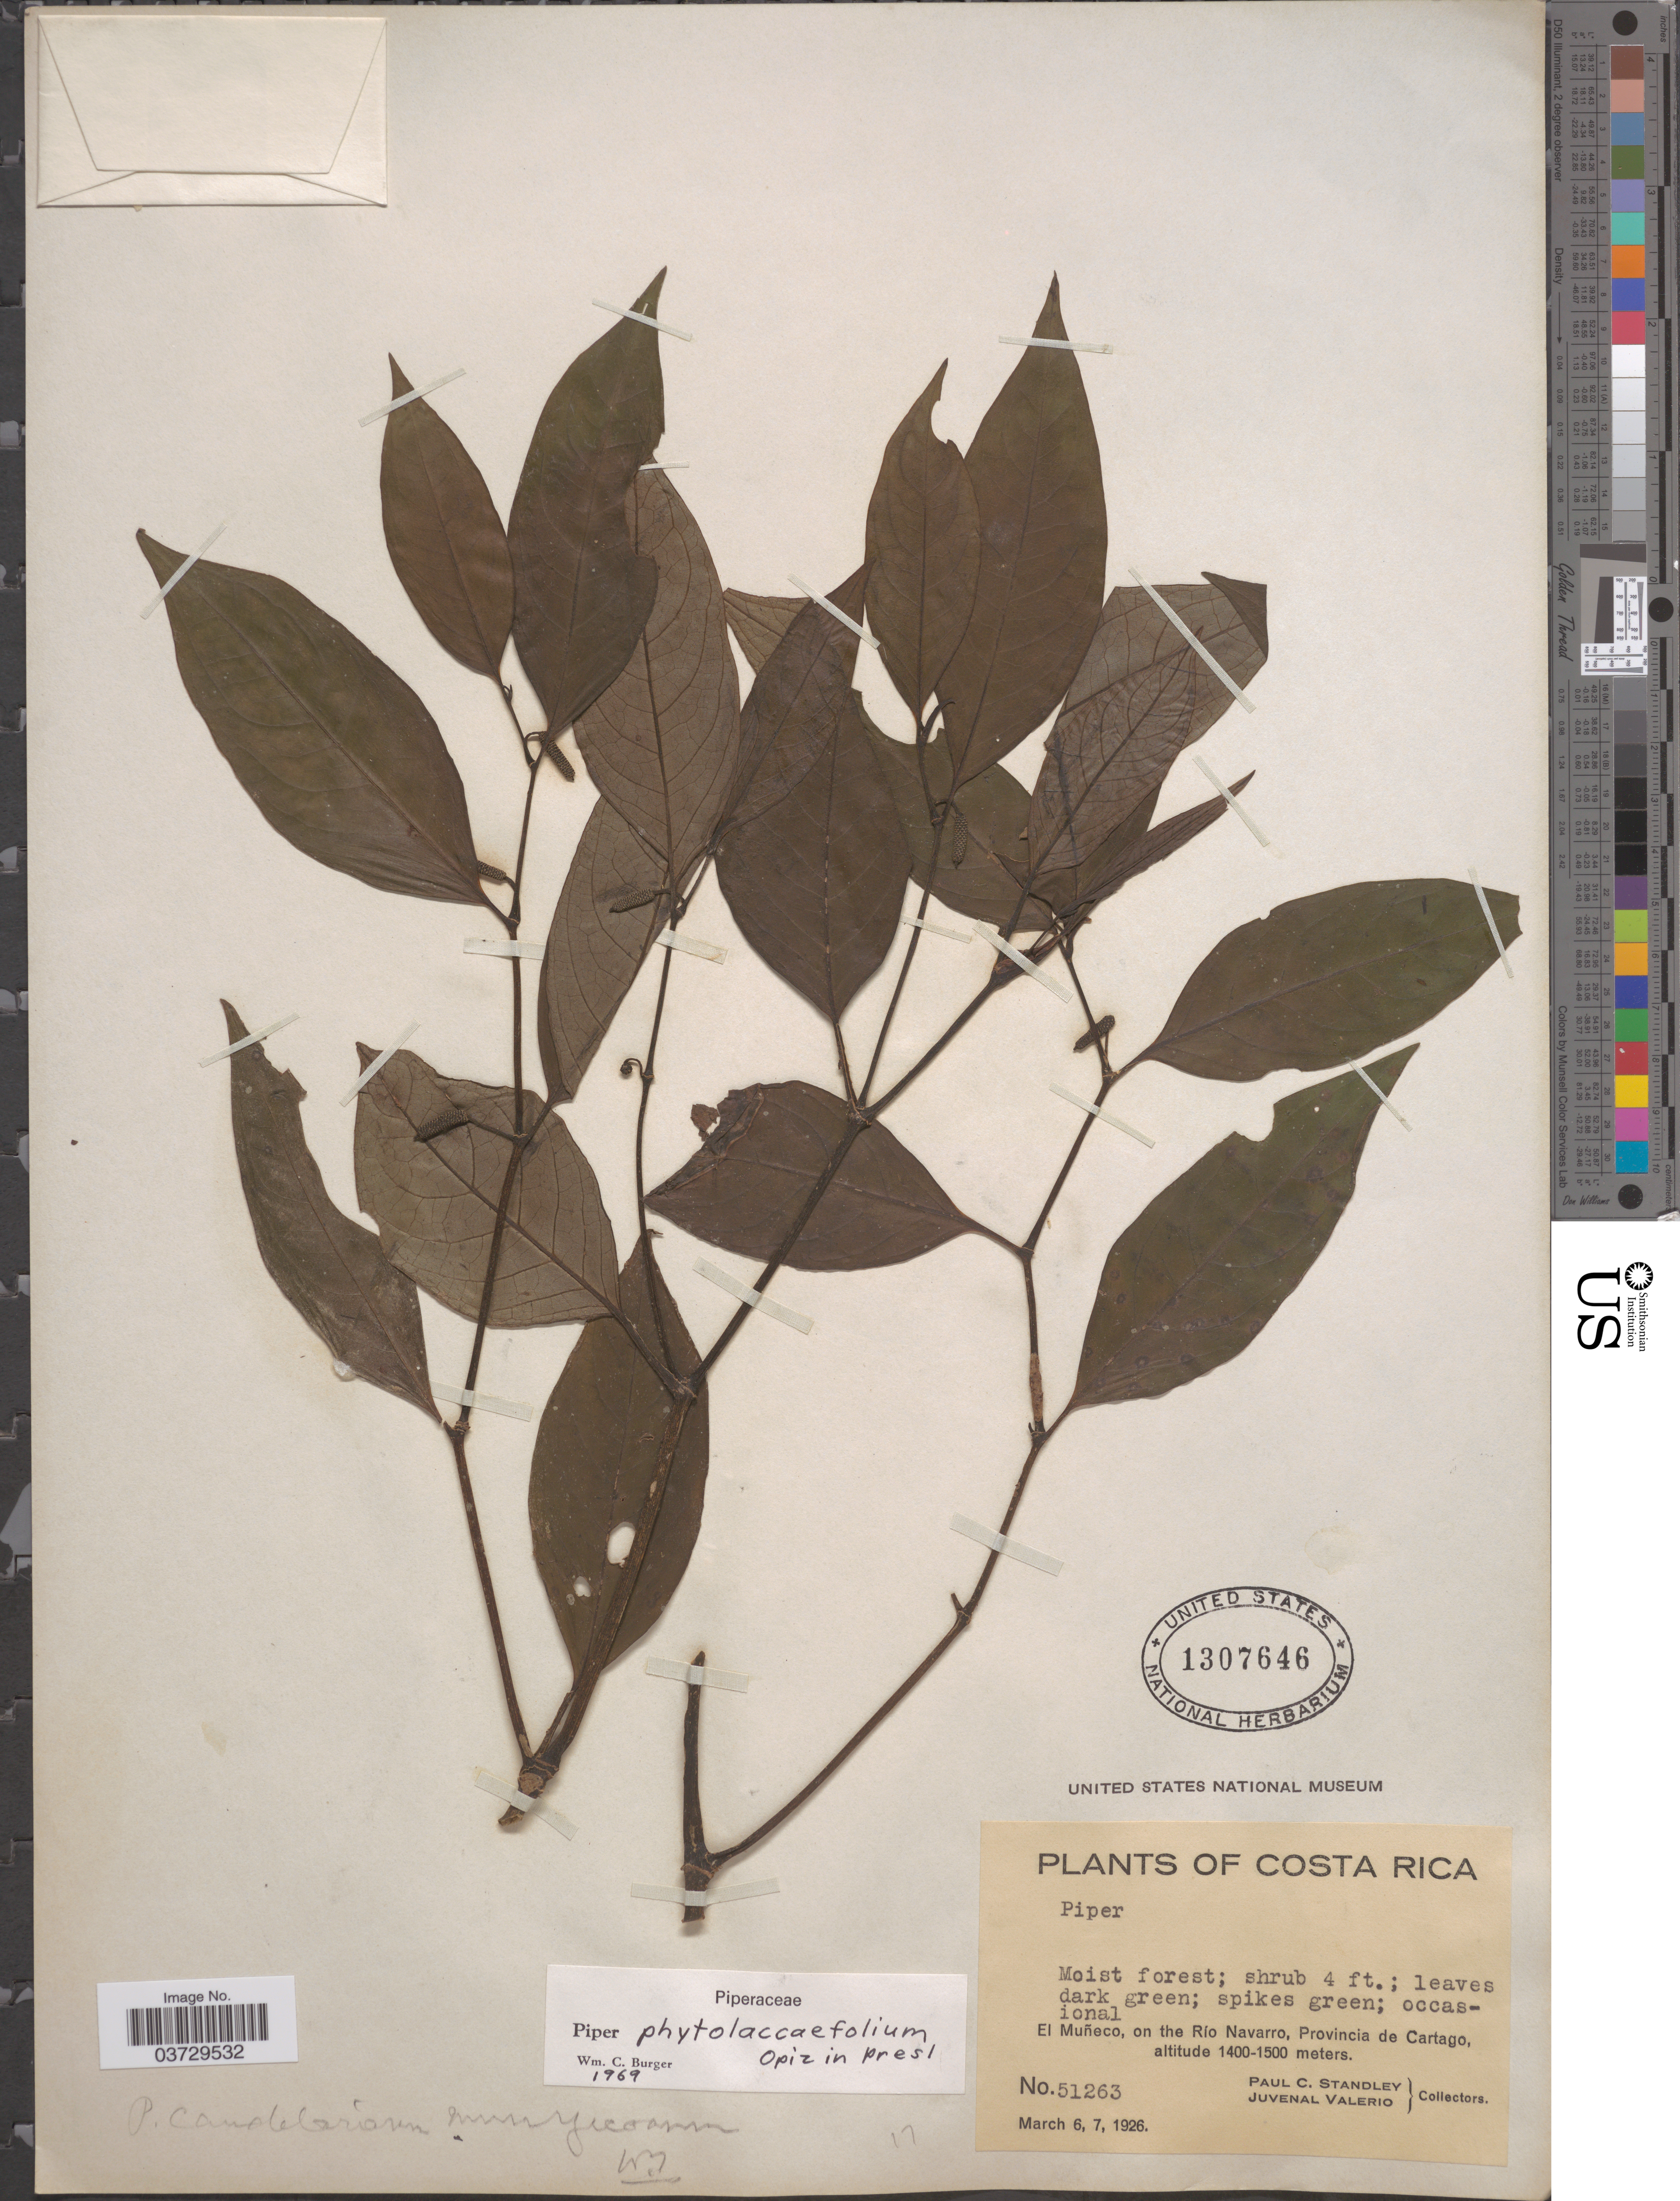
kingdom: Plantae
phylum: Tracheophyta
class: Magnoliopsida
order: Piperales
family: Piperaceae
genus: Piper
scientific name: Piper phytolaccifolium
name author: Opiz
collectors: P. C. Standley & J. Valerio R.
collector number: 51263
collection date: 1926-03-06/1926-03-07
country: Costa Rica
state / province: Cartago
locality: El Muñeco, on the Río Navarro.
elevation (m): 1400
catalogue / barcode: US 1307646